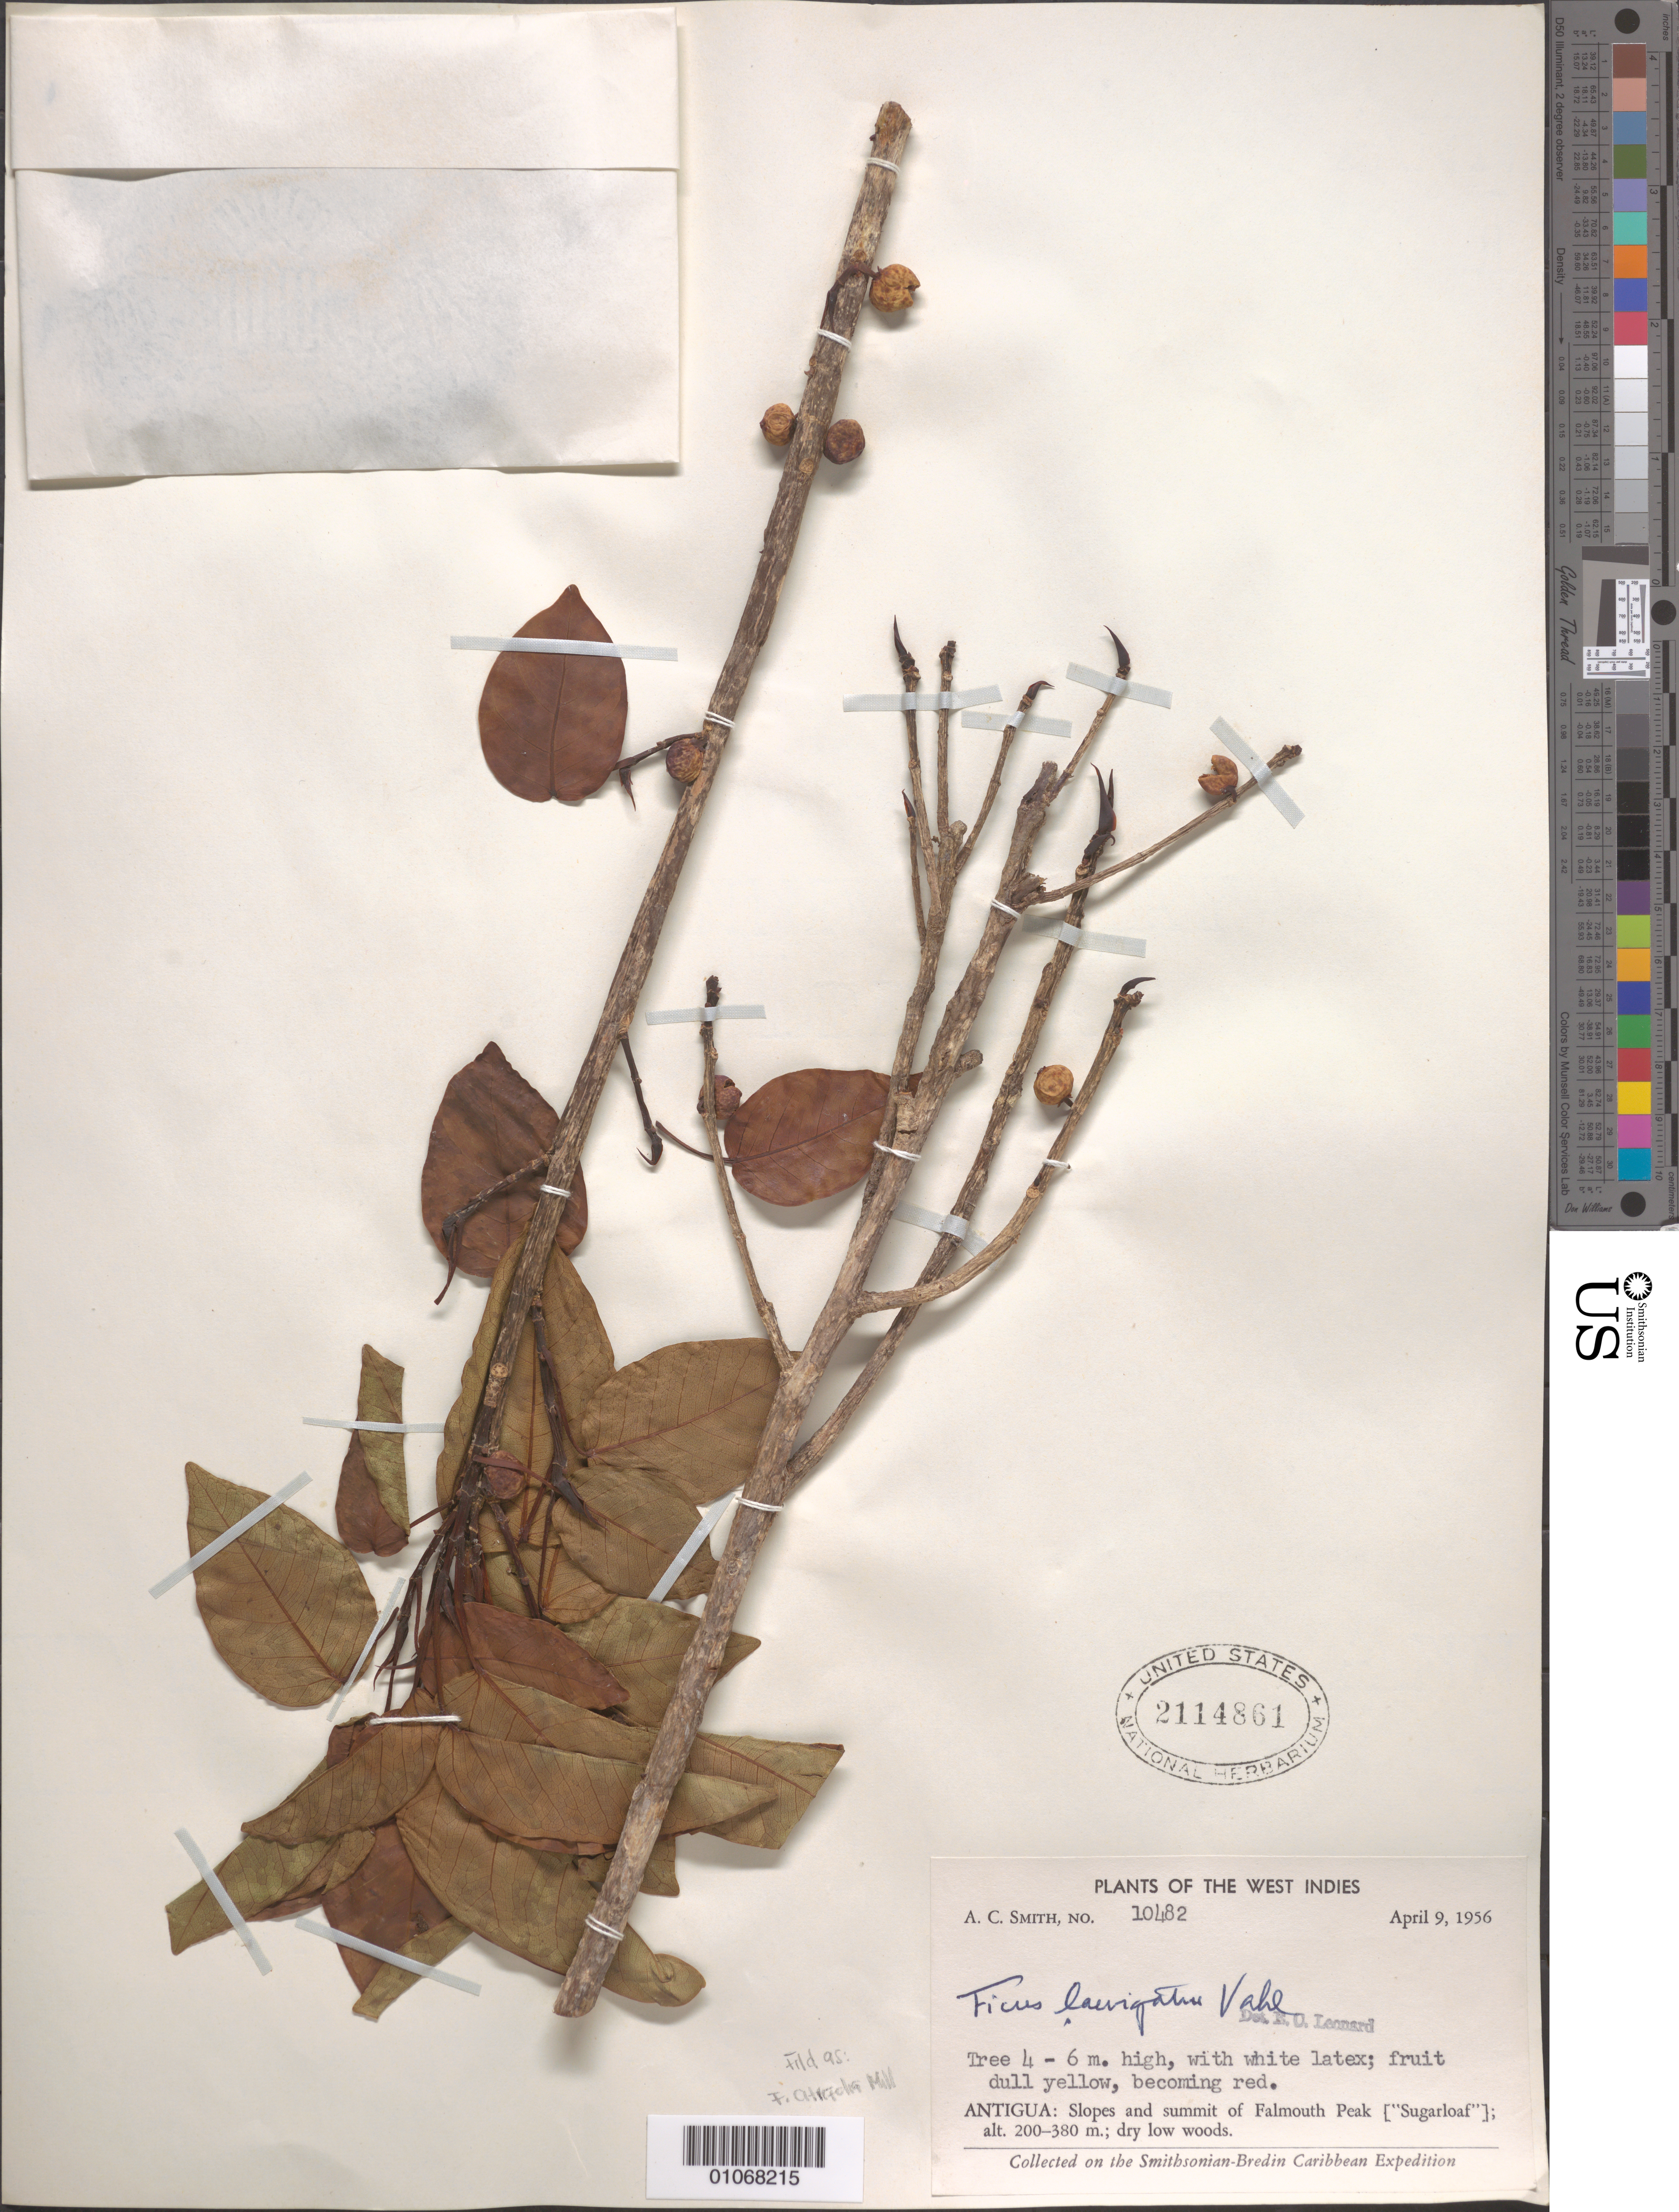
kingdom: Plantae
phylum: Tracheophyta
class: Magnoliopsida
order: Rosales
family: Moraceae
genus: Ficus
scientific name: Ficus citrifolia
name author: Mill.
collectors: A. C. Smith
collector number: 10482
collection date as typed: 09 Apr 1956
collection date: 1956-04-09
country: Antigua and Barbuda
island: Antigua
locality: Slopes and summit of Falmouth Peak "Sugar loaf".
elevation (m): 200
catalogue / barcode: US 2114861